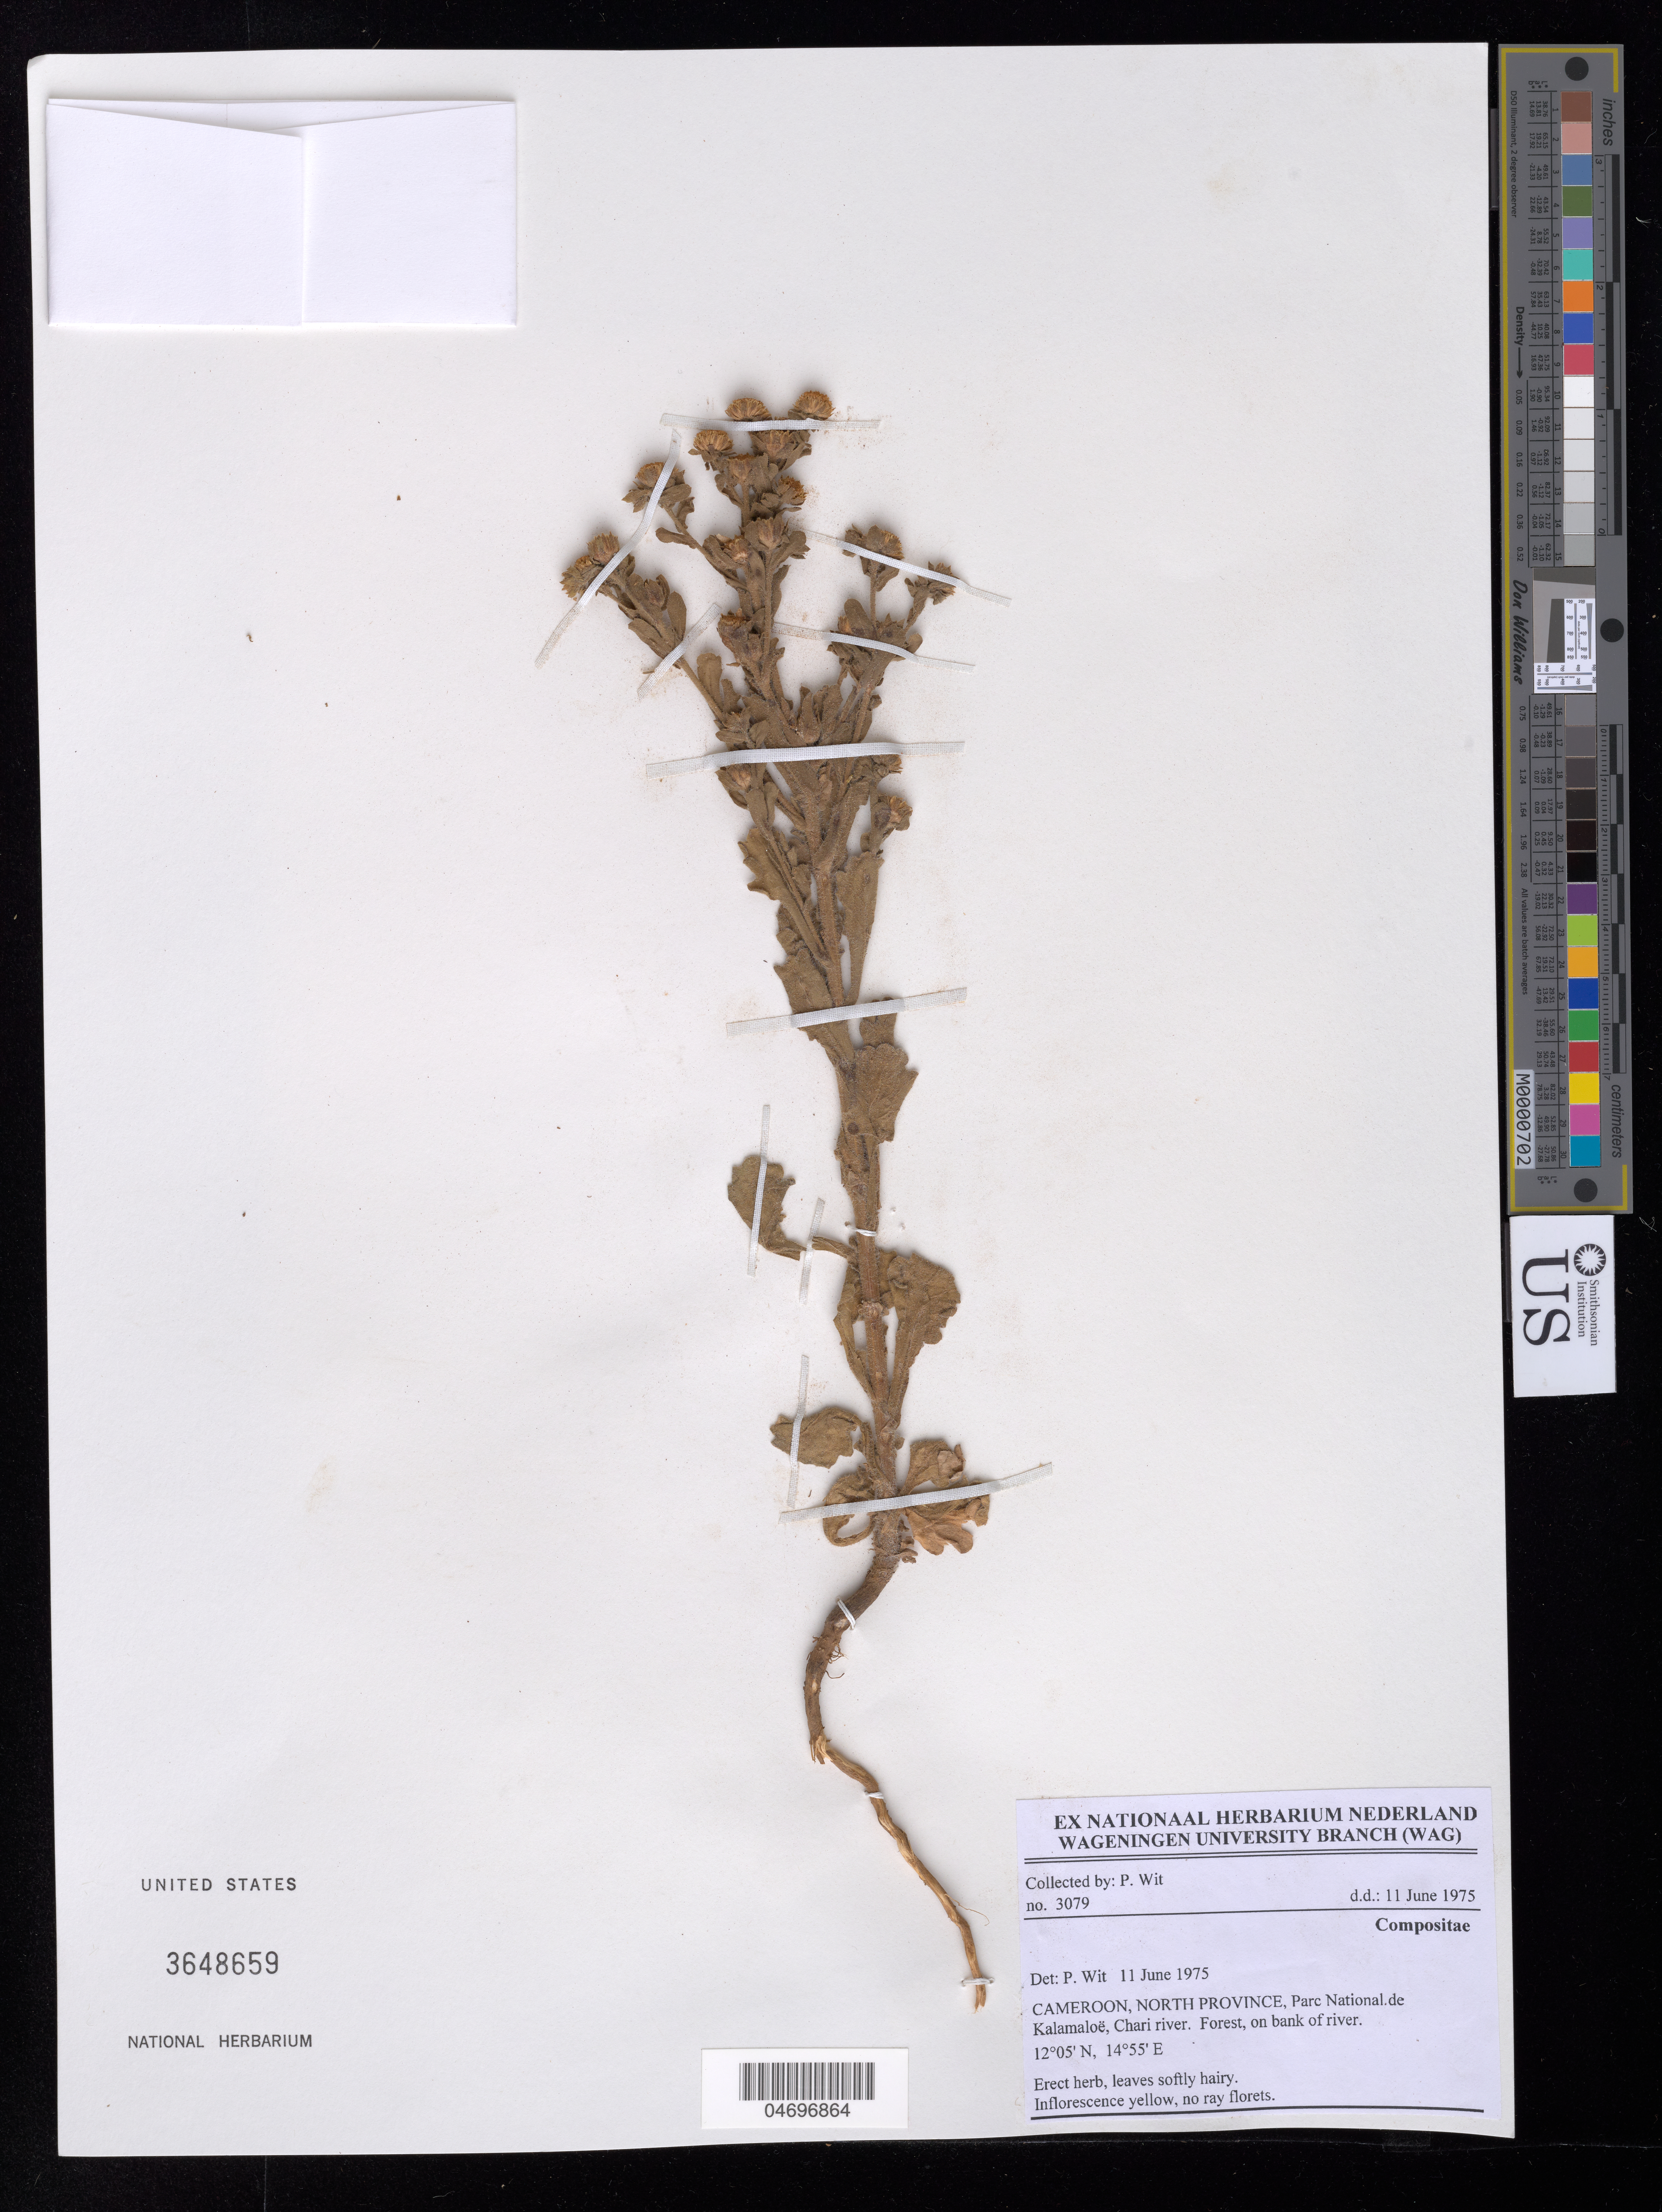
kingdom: Plantae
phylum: Tracheophyta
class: Magnoliopsida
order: Asterales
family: Asteraceae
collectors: P. Wit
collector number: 3079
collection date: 1975-06-11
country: Cameroon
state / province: Nord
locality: Parc national de Kalamalie, Chari River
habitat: Forest, on bank of river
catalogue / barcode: US 3648659